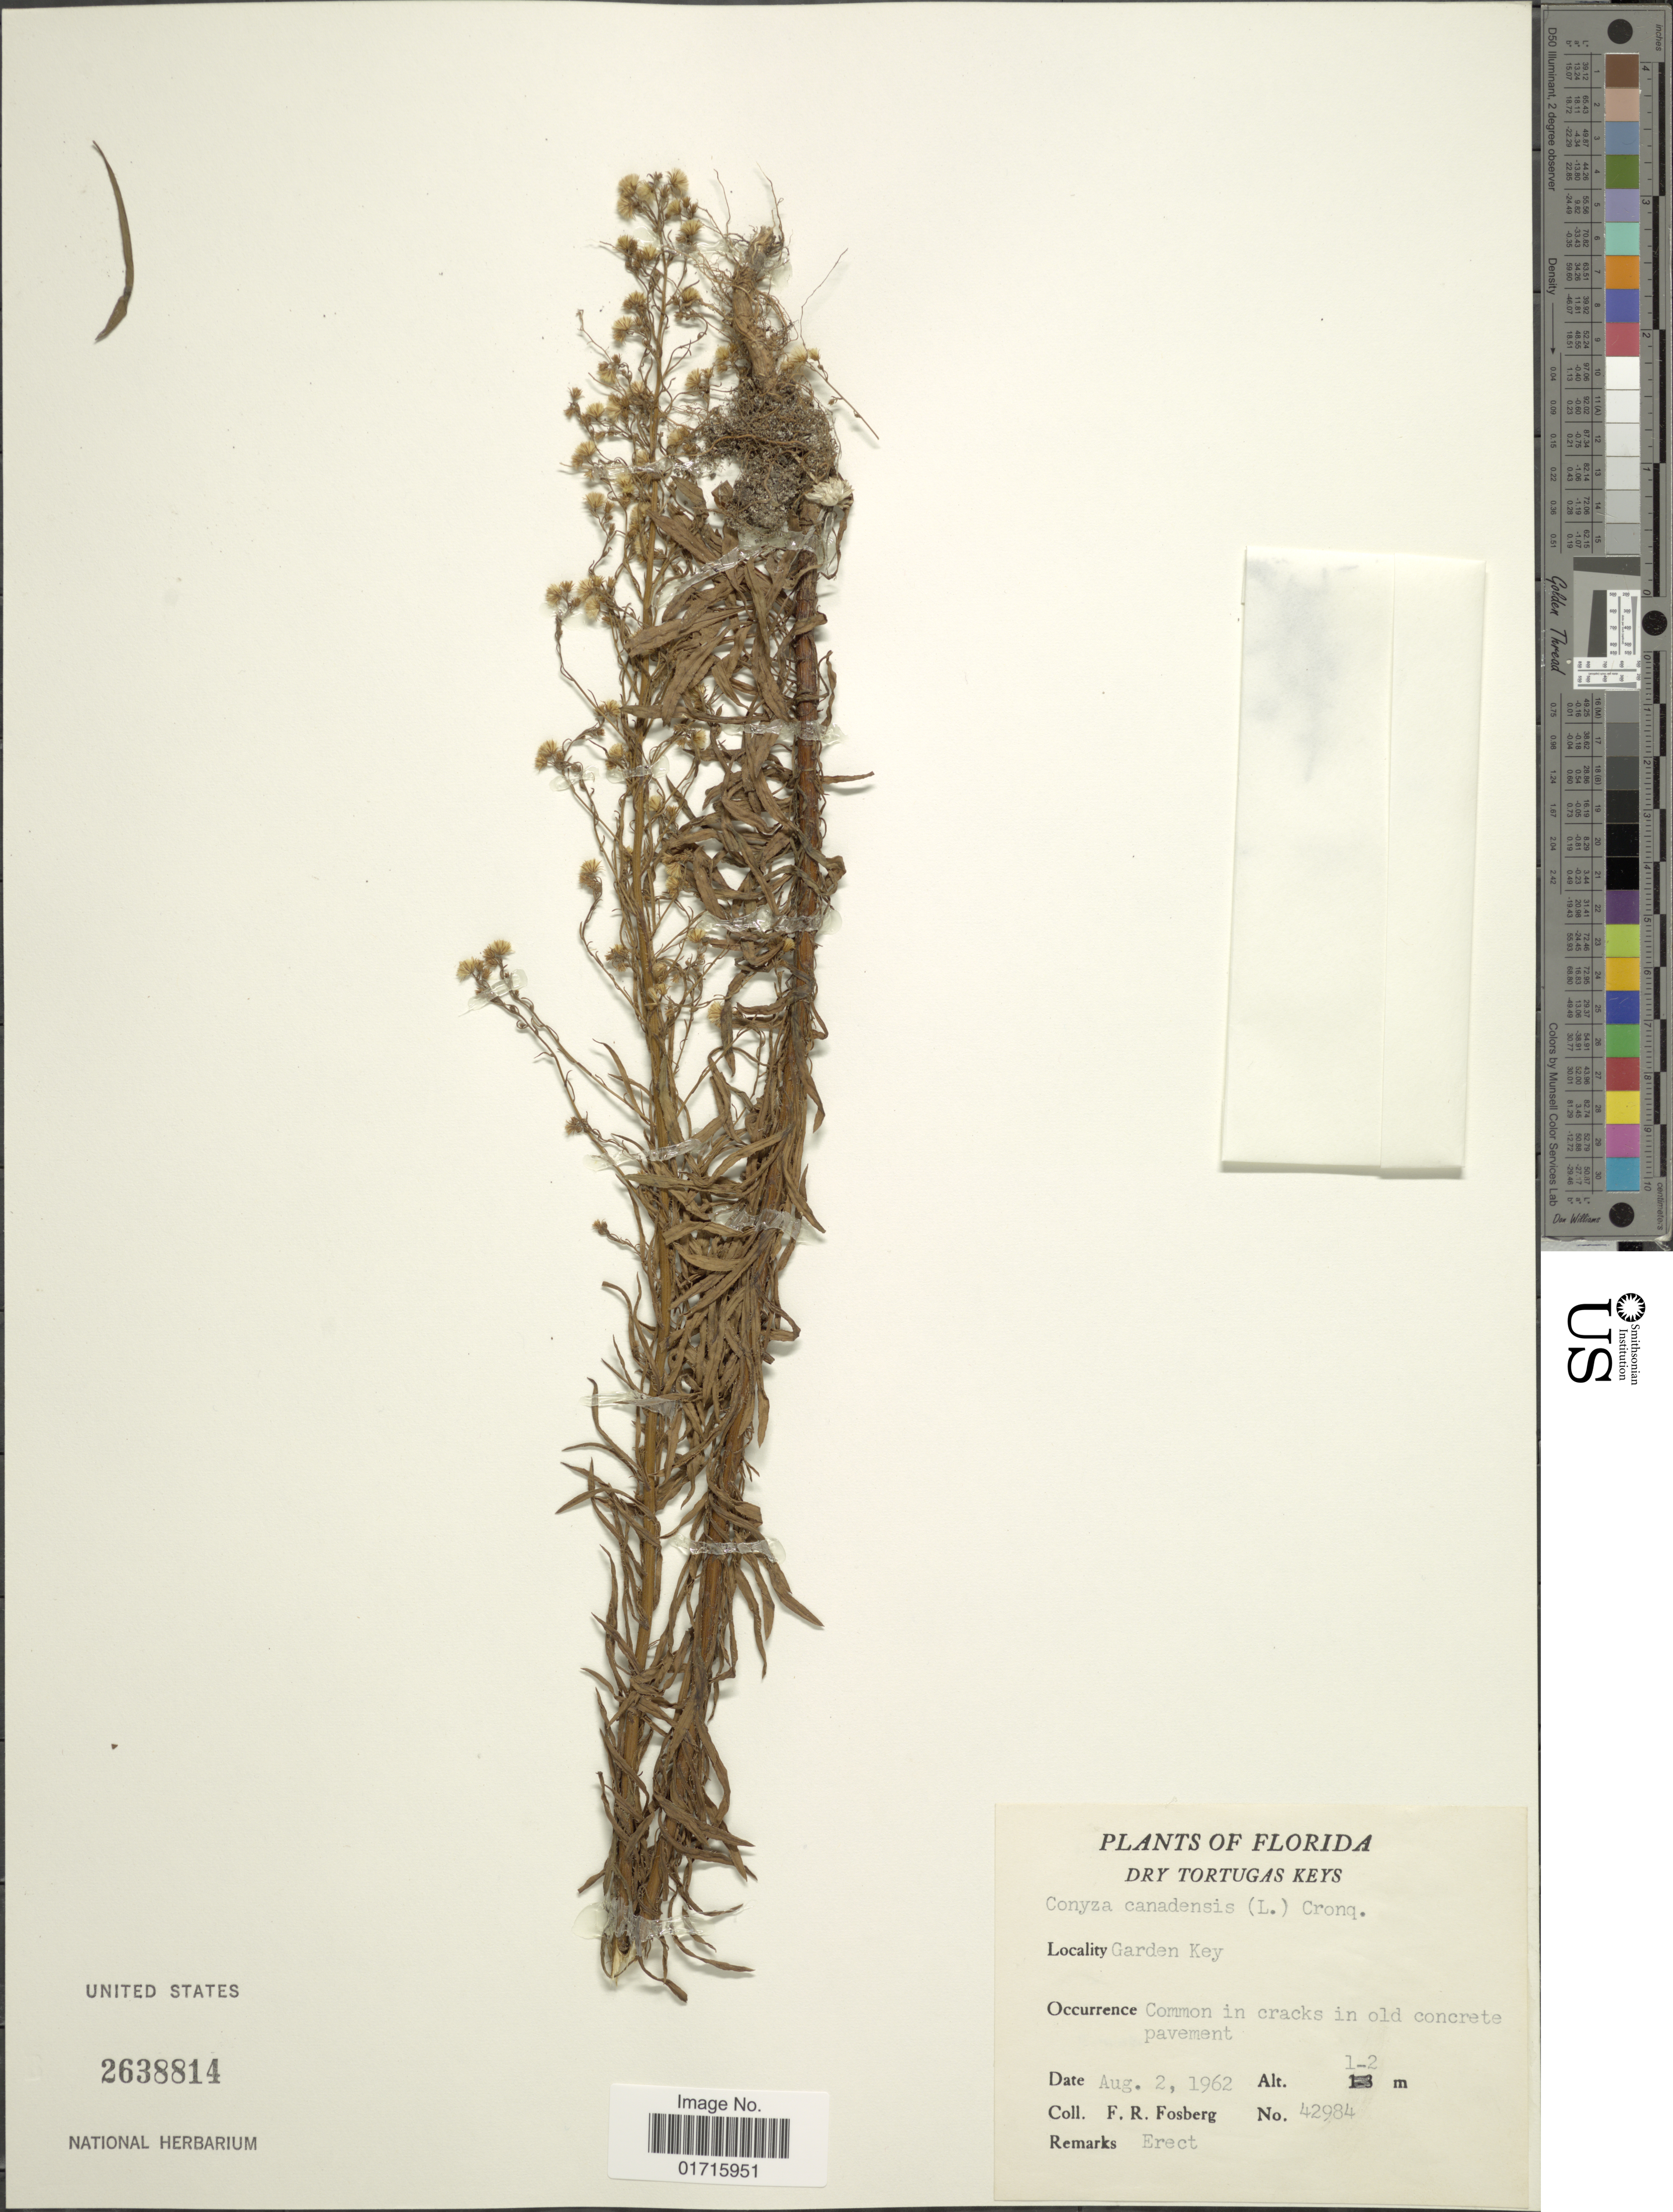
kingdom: Plantae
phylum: Tracheophyta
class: Magnoliopsida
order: Asterales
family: Asteraceae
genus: Conyza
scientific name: Conyza canadensis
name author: (L.) Cronq.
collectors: F. R. Fosberg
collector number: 42984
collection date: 1962-08-02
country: United States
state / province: Florida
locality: Dry Tortugas Keys. Garden Key, Common in cracks in old concrete pavement.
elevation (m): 1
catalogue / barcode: US 2638814